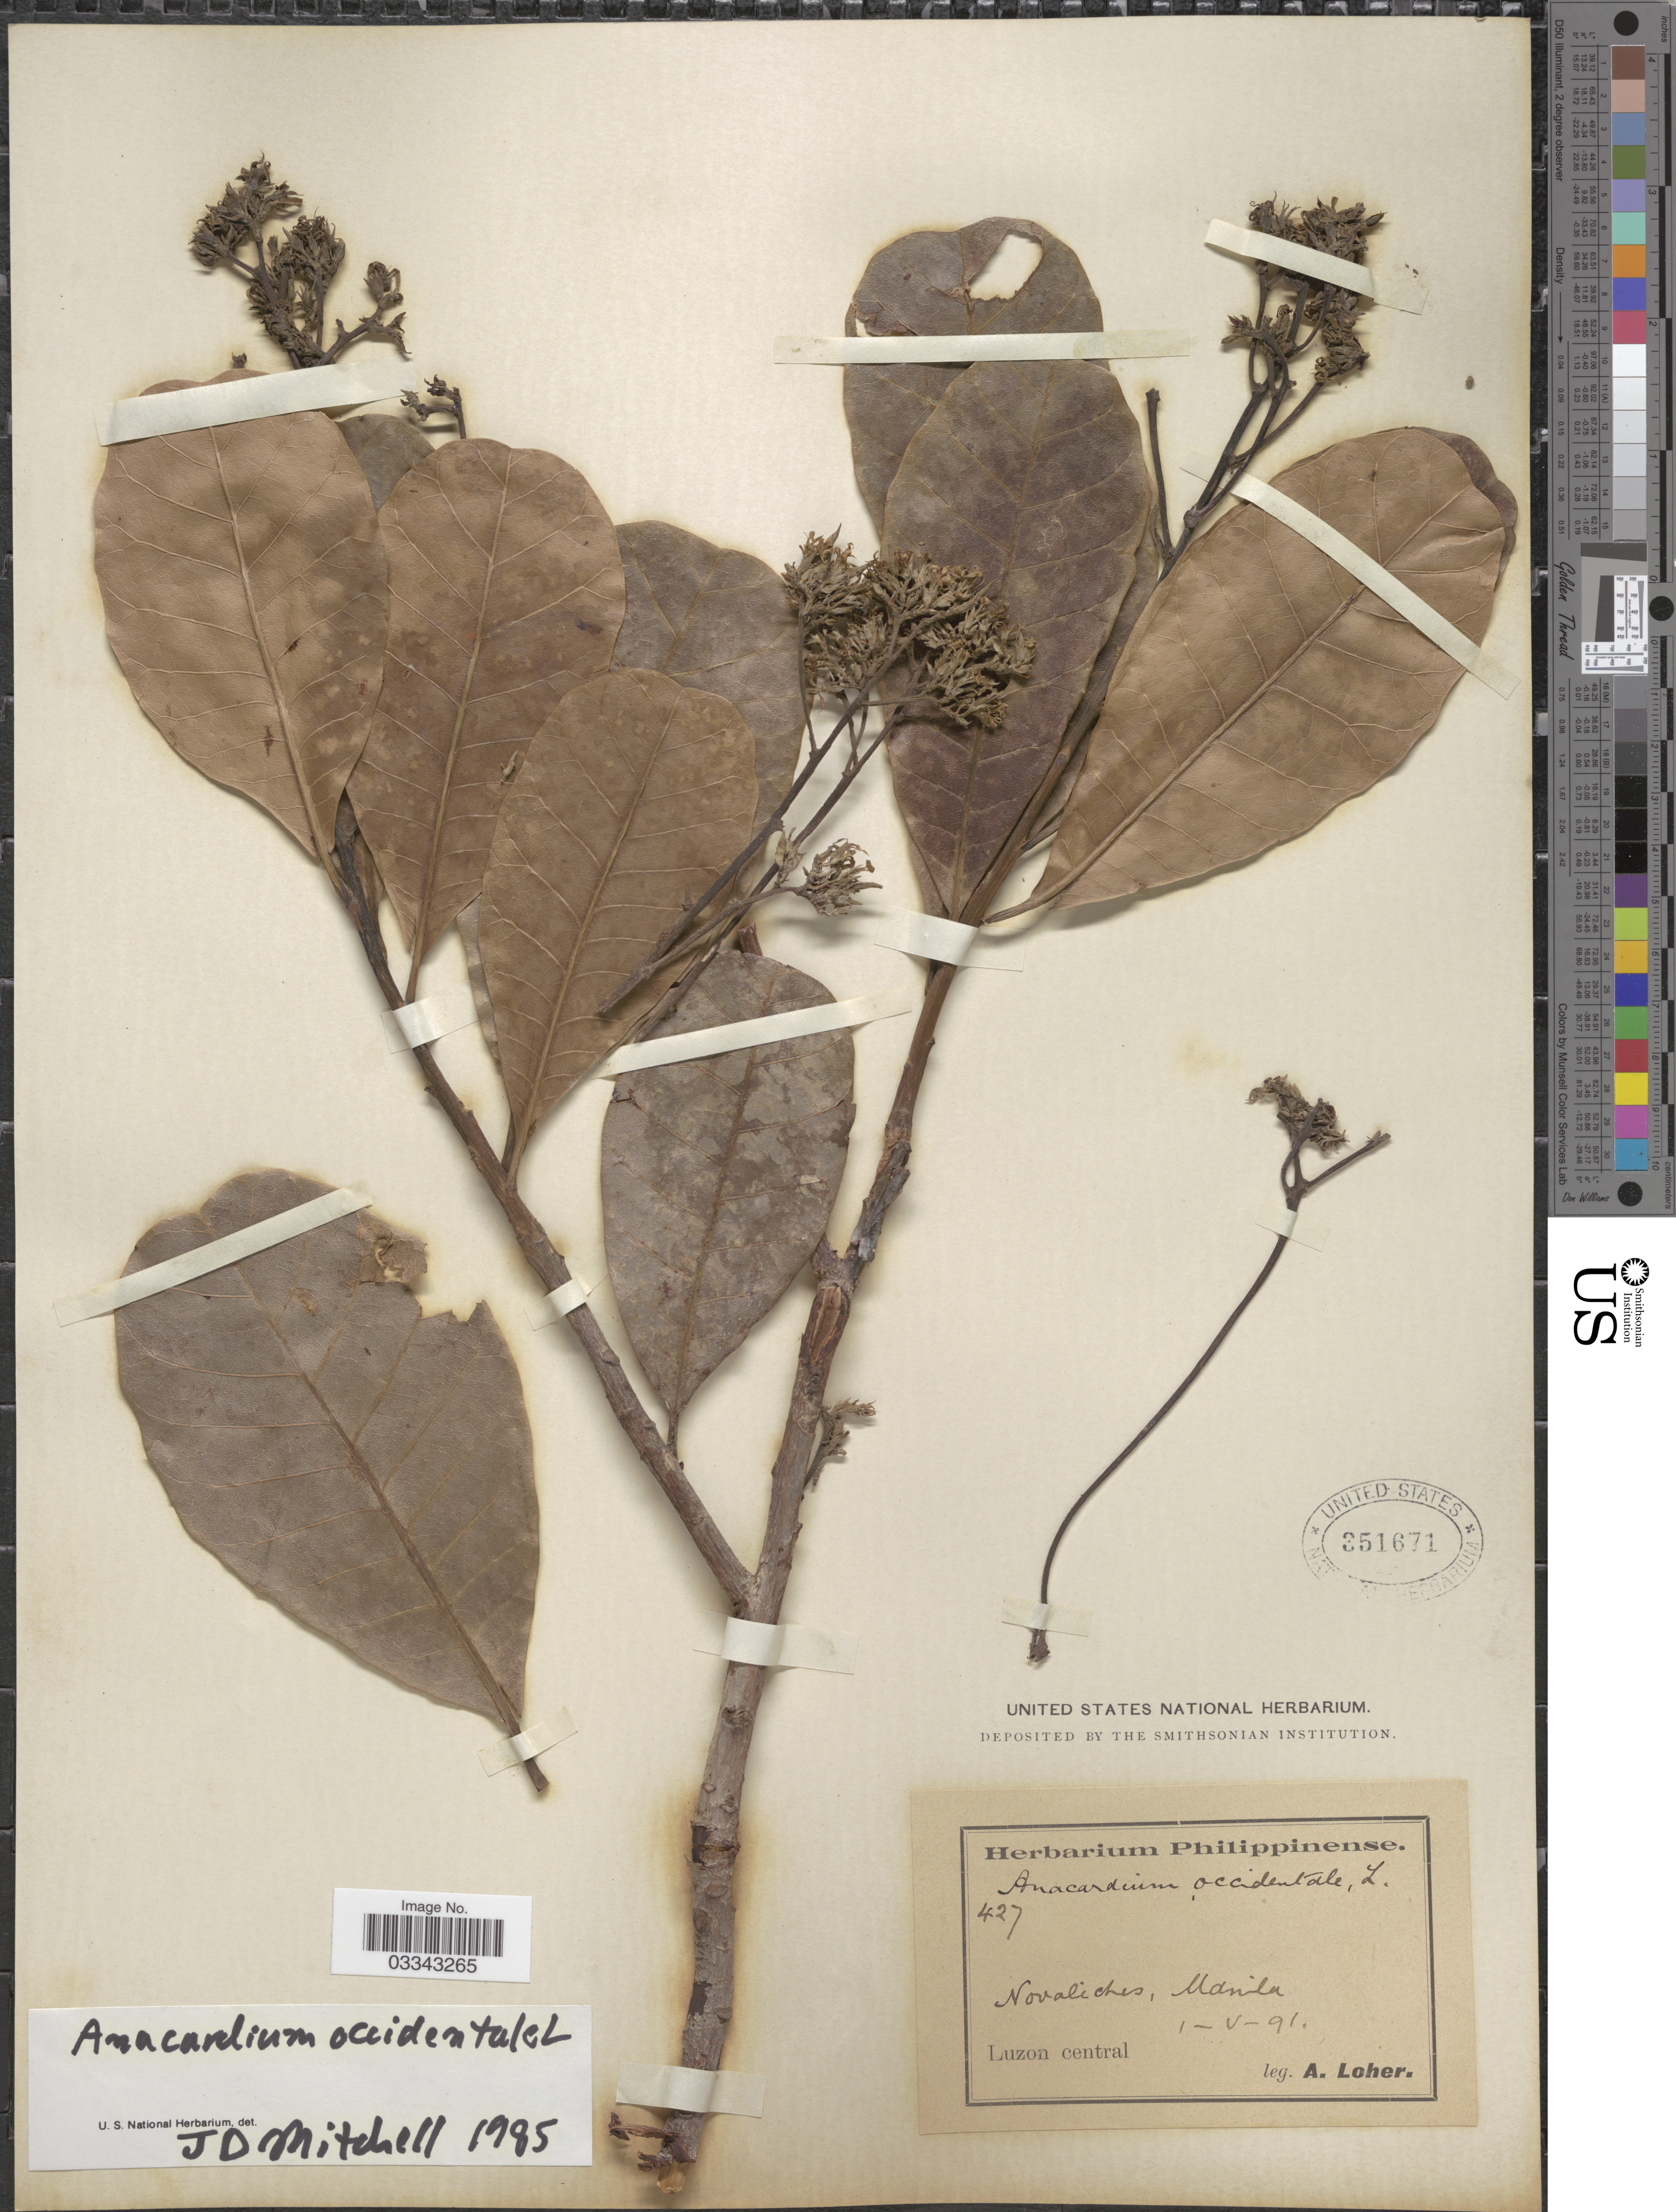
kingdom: Plantae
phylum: Tracheophyta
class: Magnoliopsida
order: Sapindales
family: Anacardiaceae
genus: Anacardium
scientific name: Anacardium occidentale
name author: L.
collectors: A. Loher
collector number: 427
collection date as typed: Transcribed d/m/y: 1/5/91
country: Philippines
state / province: Central Luzon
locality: Novaliches, Manila.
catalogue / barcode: US 351671